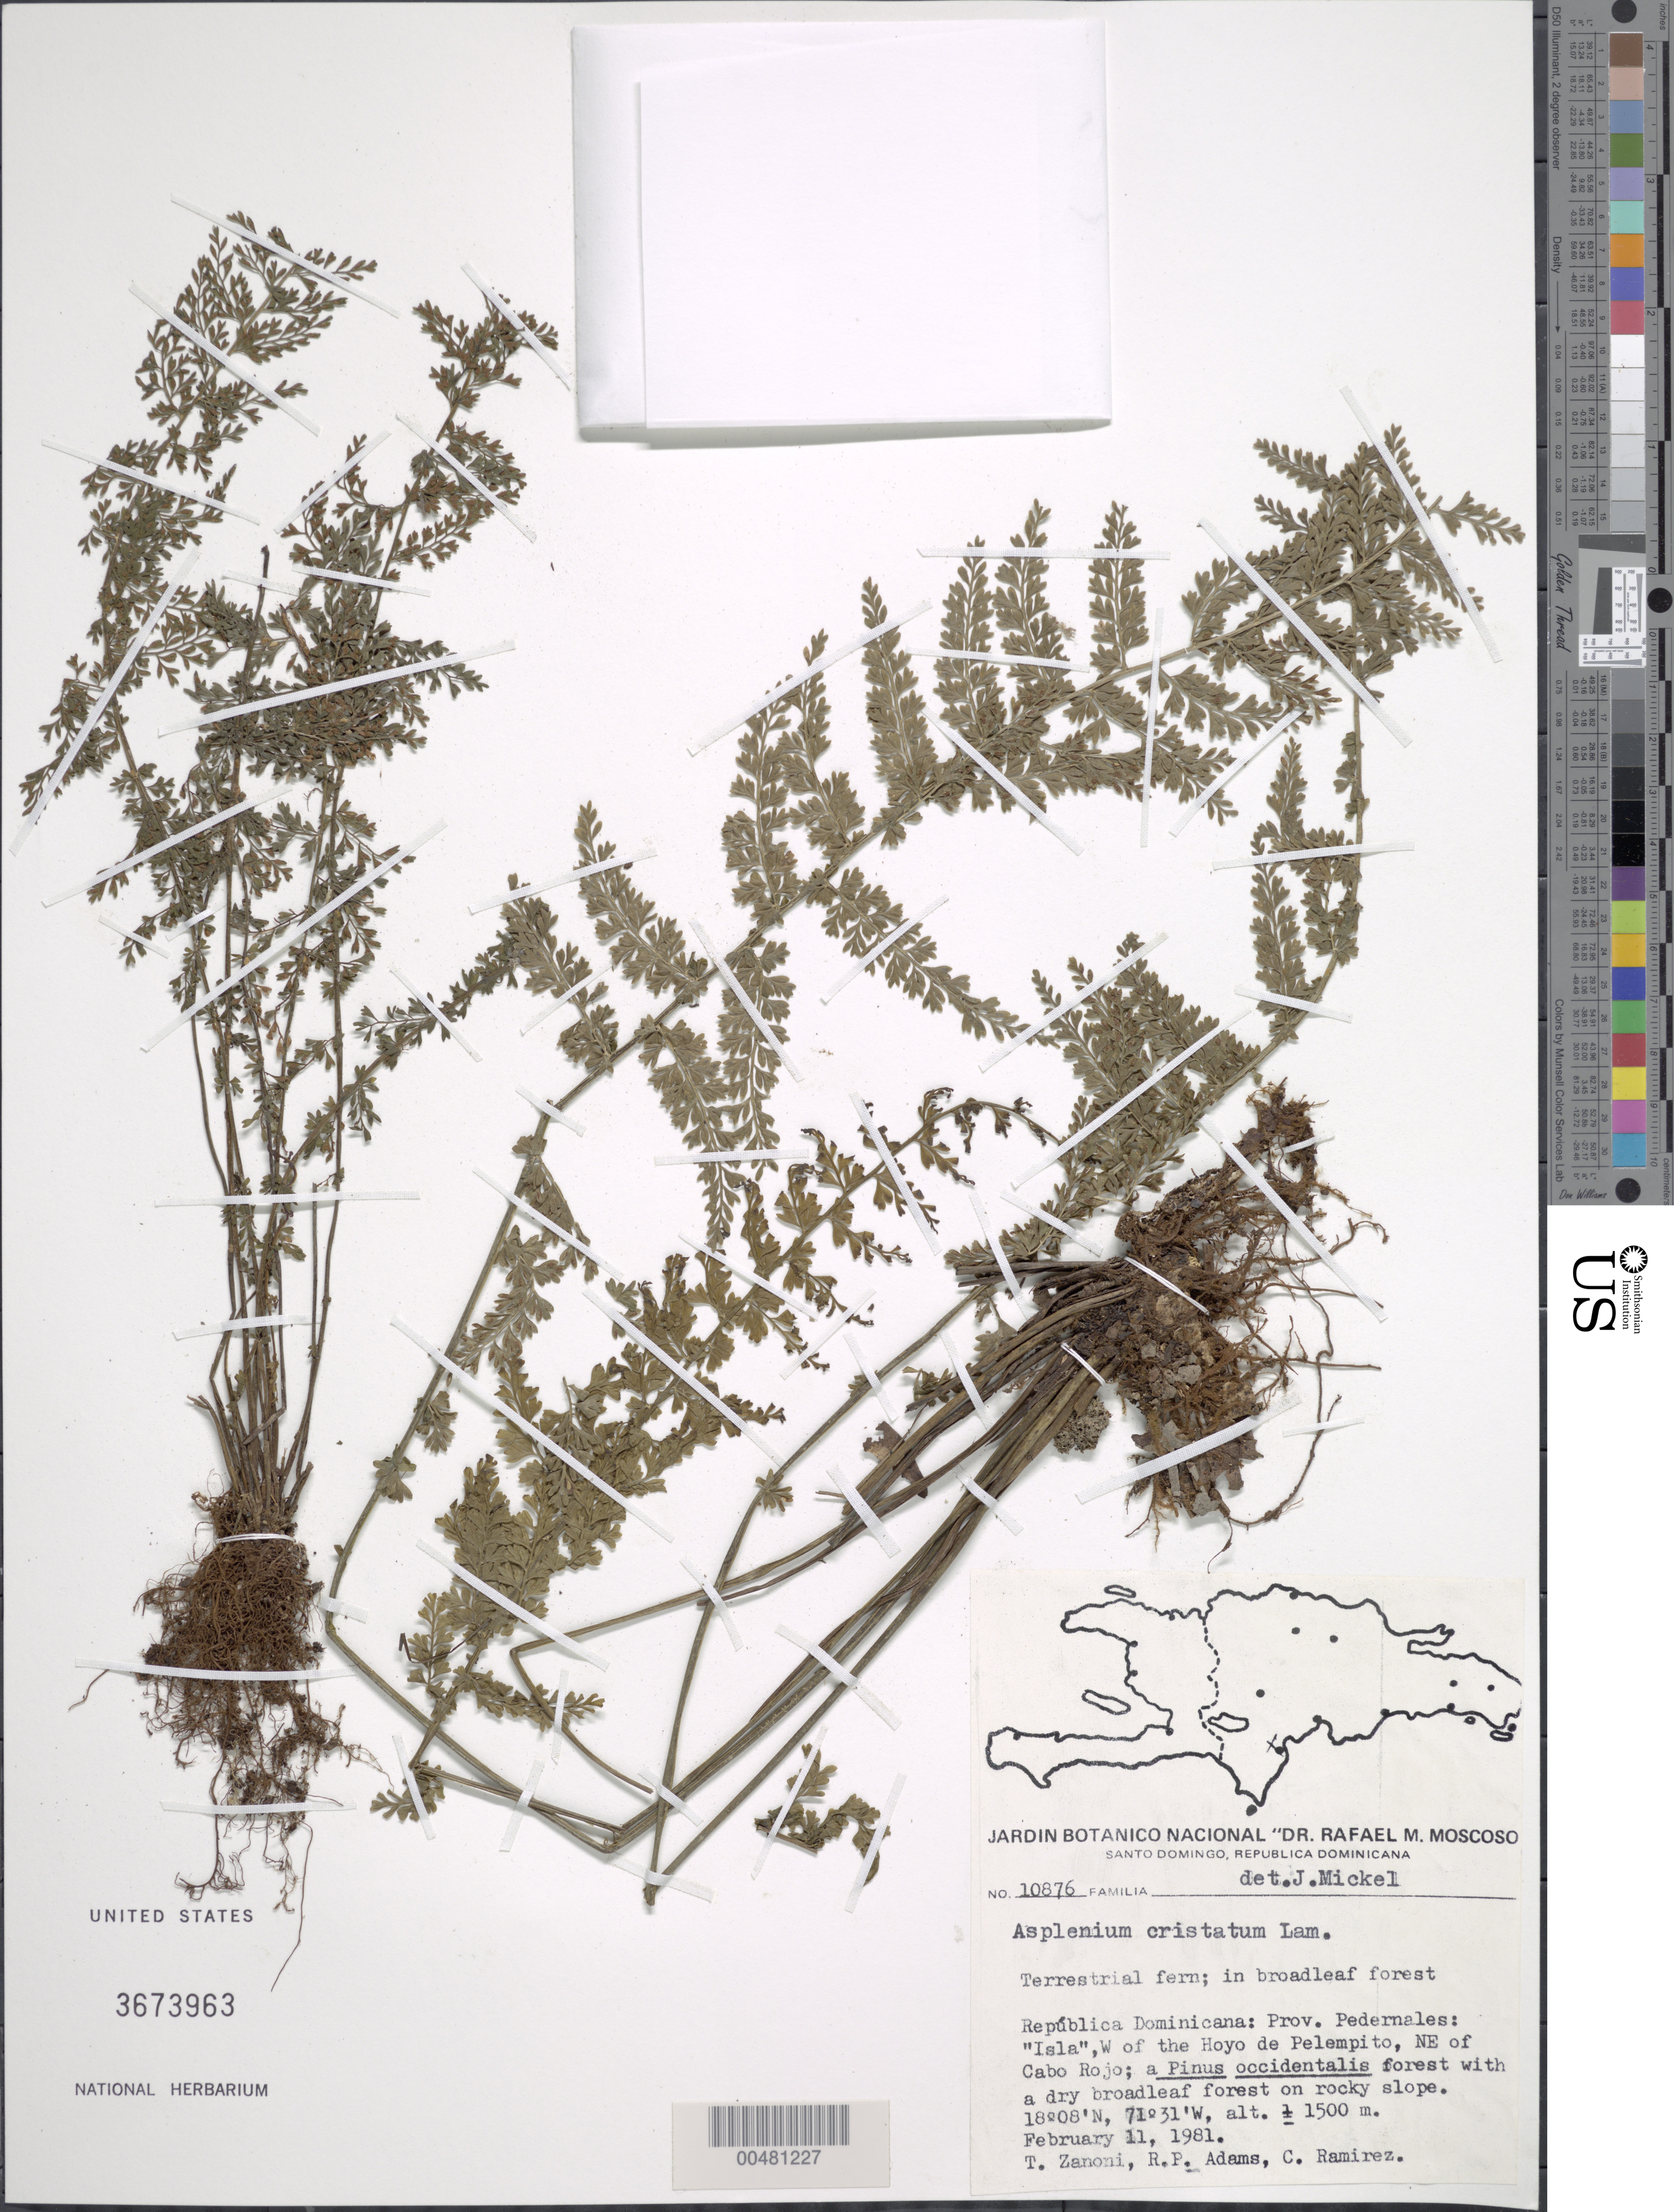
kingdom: Plantae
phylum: Tracheophyta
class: Polypodiopsida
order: Polypodiales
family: Aspleniaceae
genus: Asplenium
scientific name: Asplenium cristatum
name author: Lam.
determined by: Mickel, J. T., (NY), New York Botanical Garden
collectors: T. A. Zanoni, R. P. Adams & C. Ramirez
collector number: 10876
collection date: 1981-02-11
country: Dominican Republic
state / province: Pedernales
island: Hispaniola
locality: "Isla", W of the Hoyo de Pelempito, NE of Cabo Rojo.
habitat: A Pinus occidentalis forest with a dry boradleaf forest on rocky slope. In boradleaf forest.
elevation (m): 1500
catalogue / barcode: US 3673963